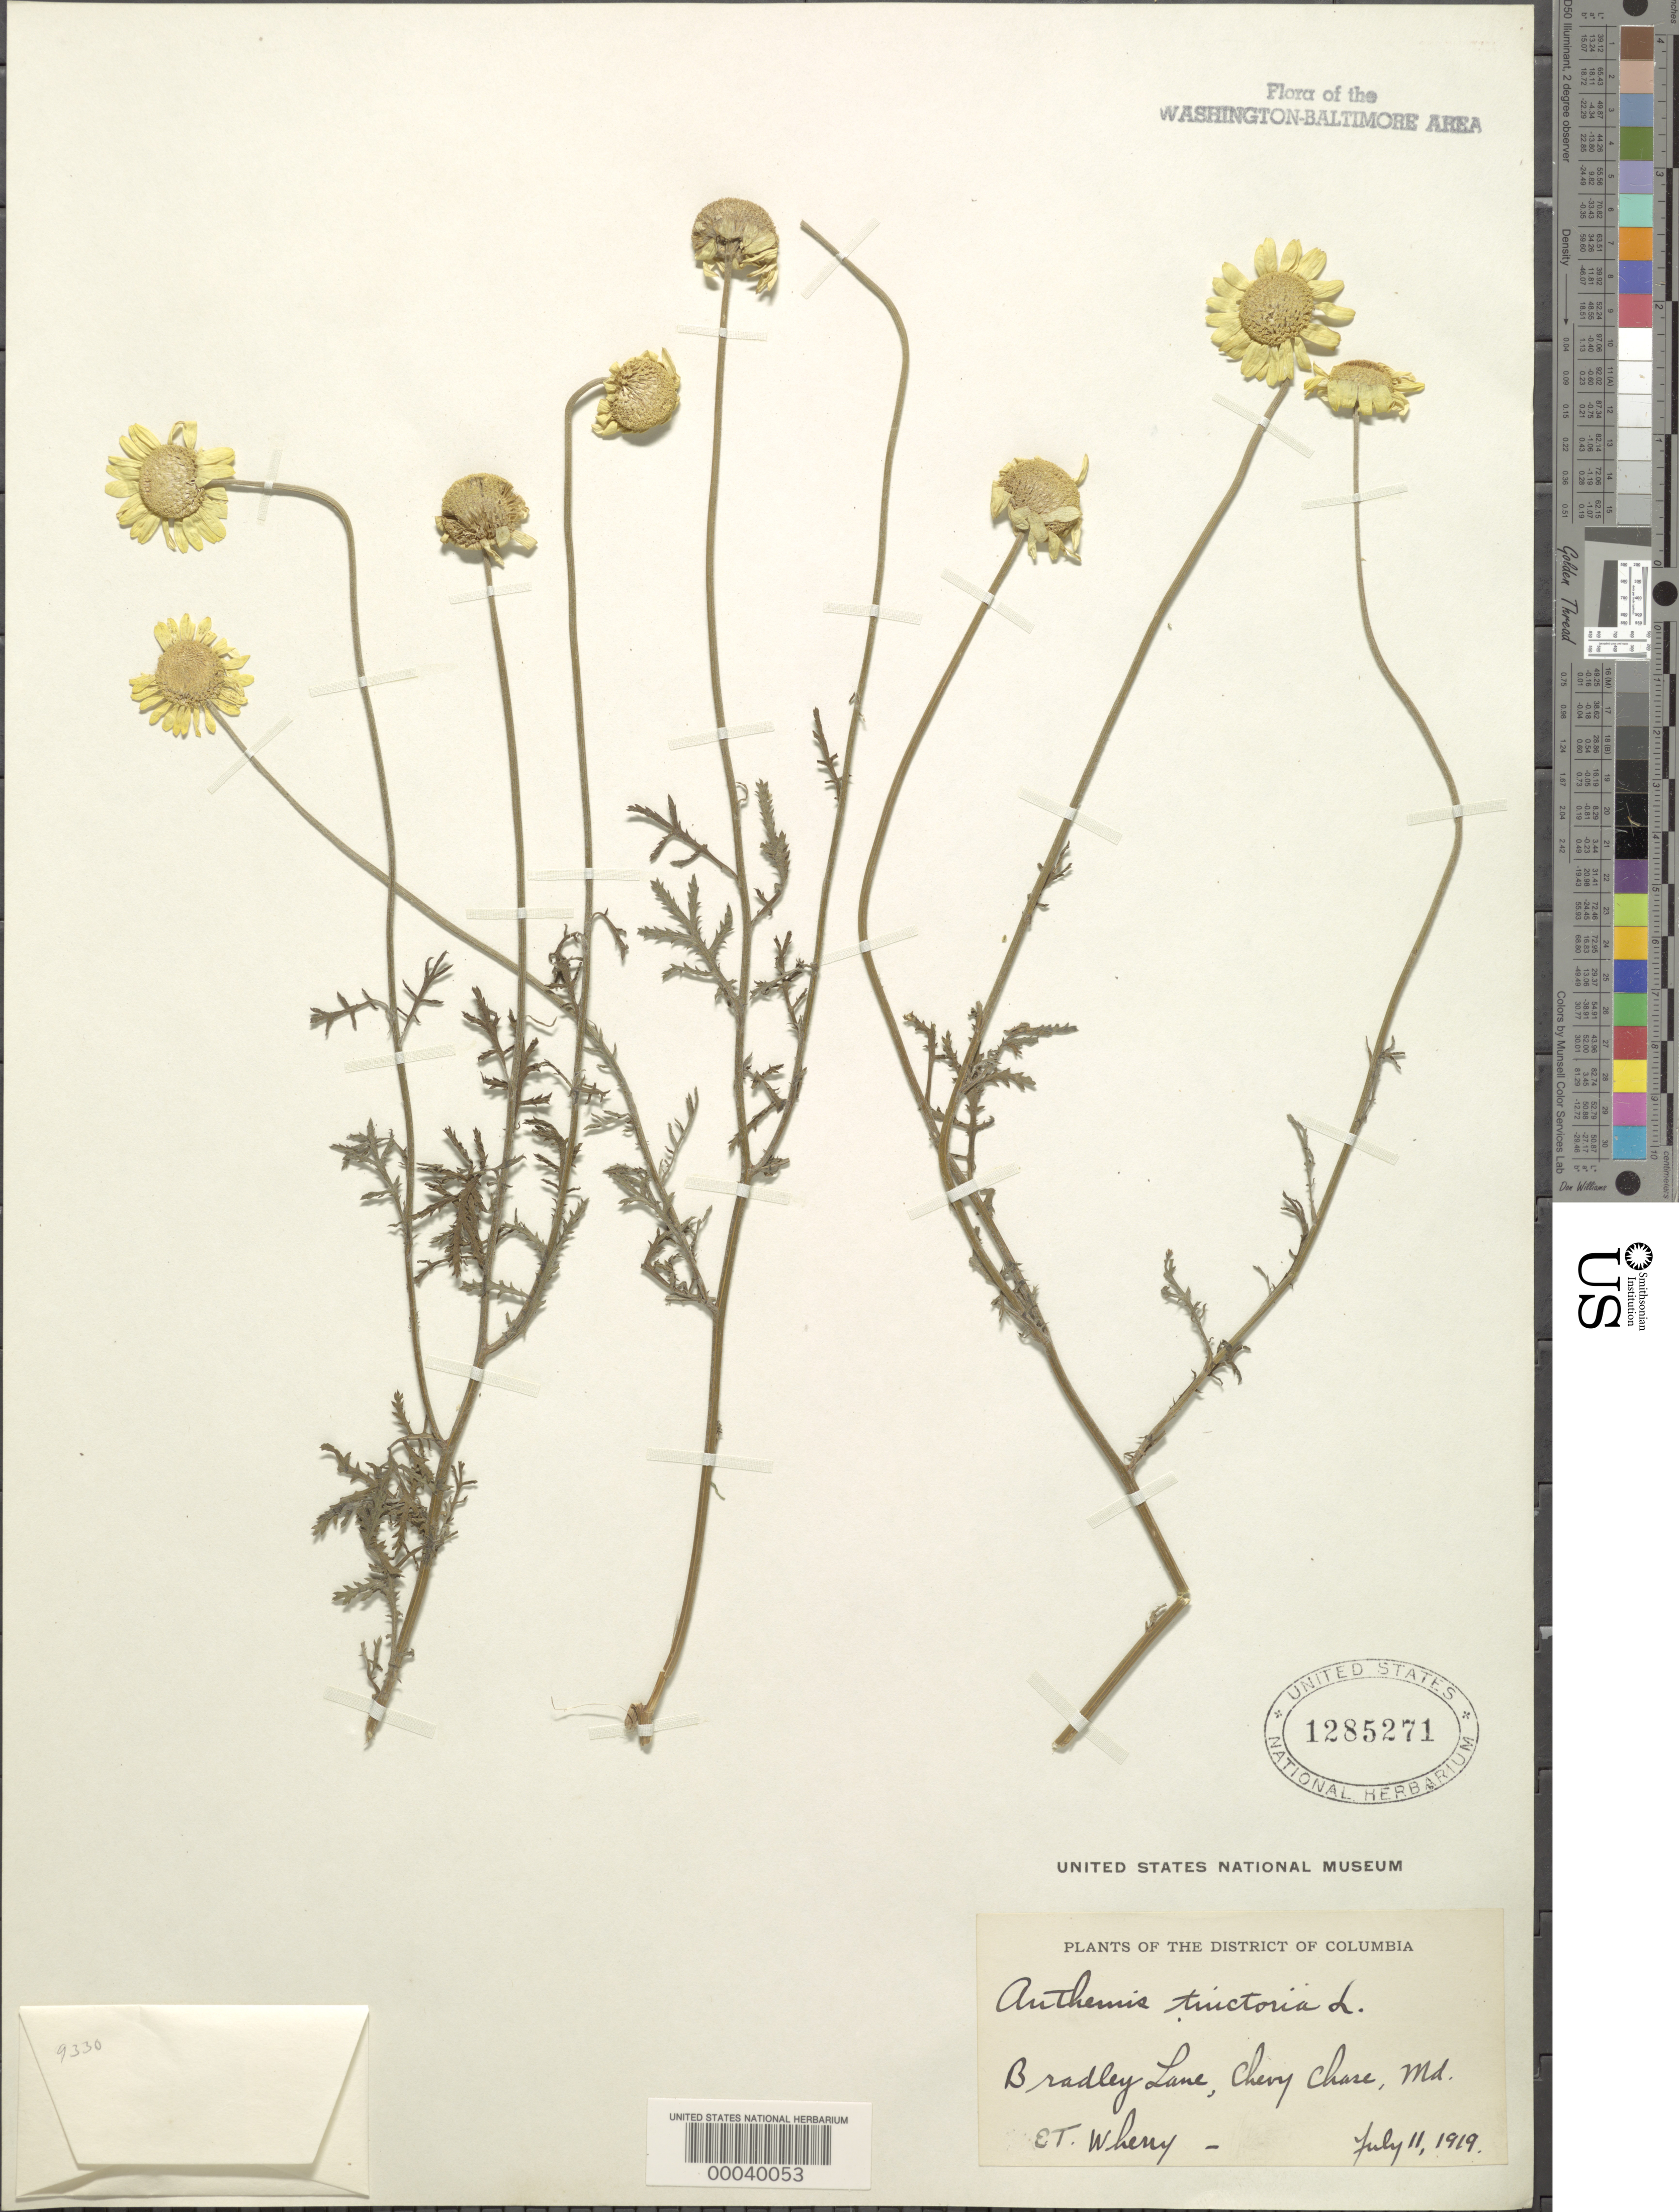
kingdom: Plantae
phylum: Tracheophyta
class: Magnoliopsida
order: Asterales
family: Asteraceae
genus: Cota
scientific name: Cota tinctoria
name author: L.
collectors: E. T. Wherry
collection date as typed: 11 Jul 1919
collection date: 1919-07-11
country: United States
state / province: Maryland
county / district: Montgomery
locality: Bradley Lane Chevy Chase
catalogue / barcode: US 1285271